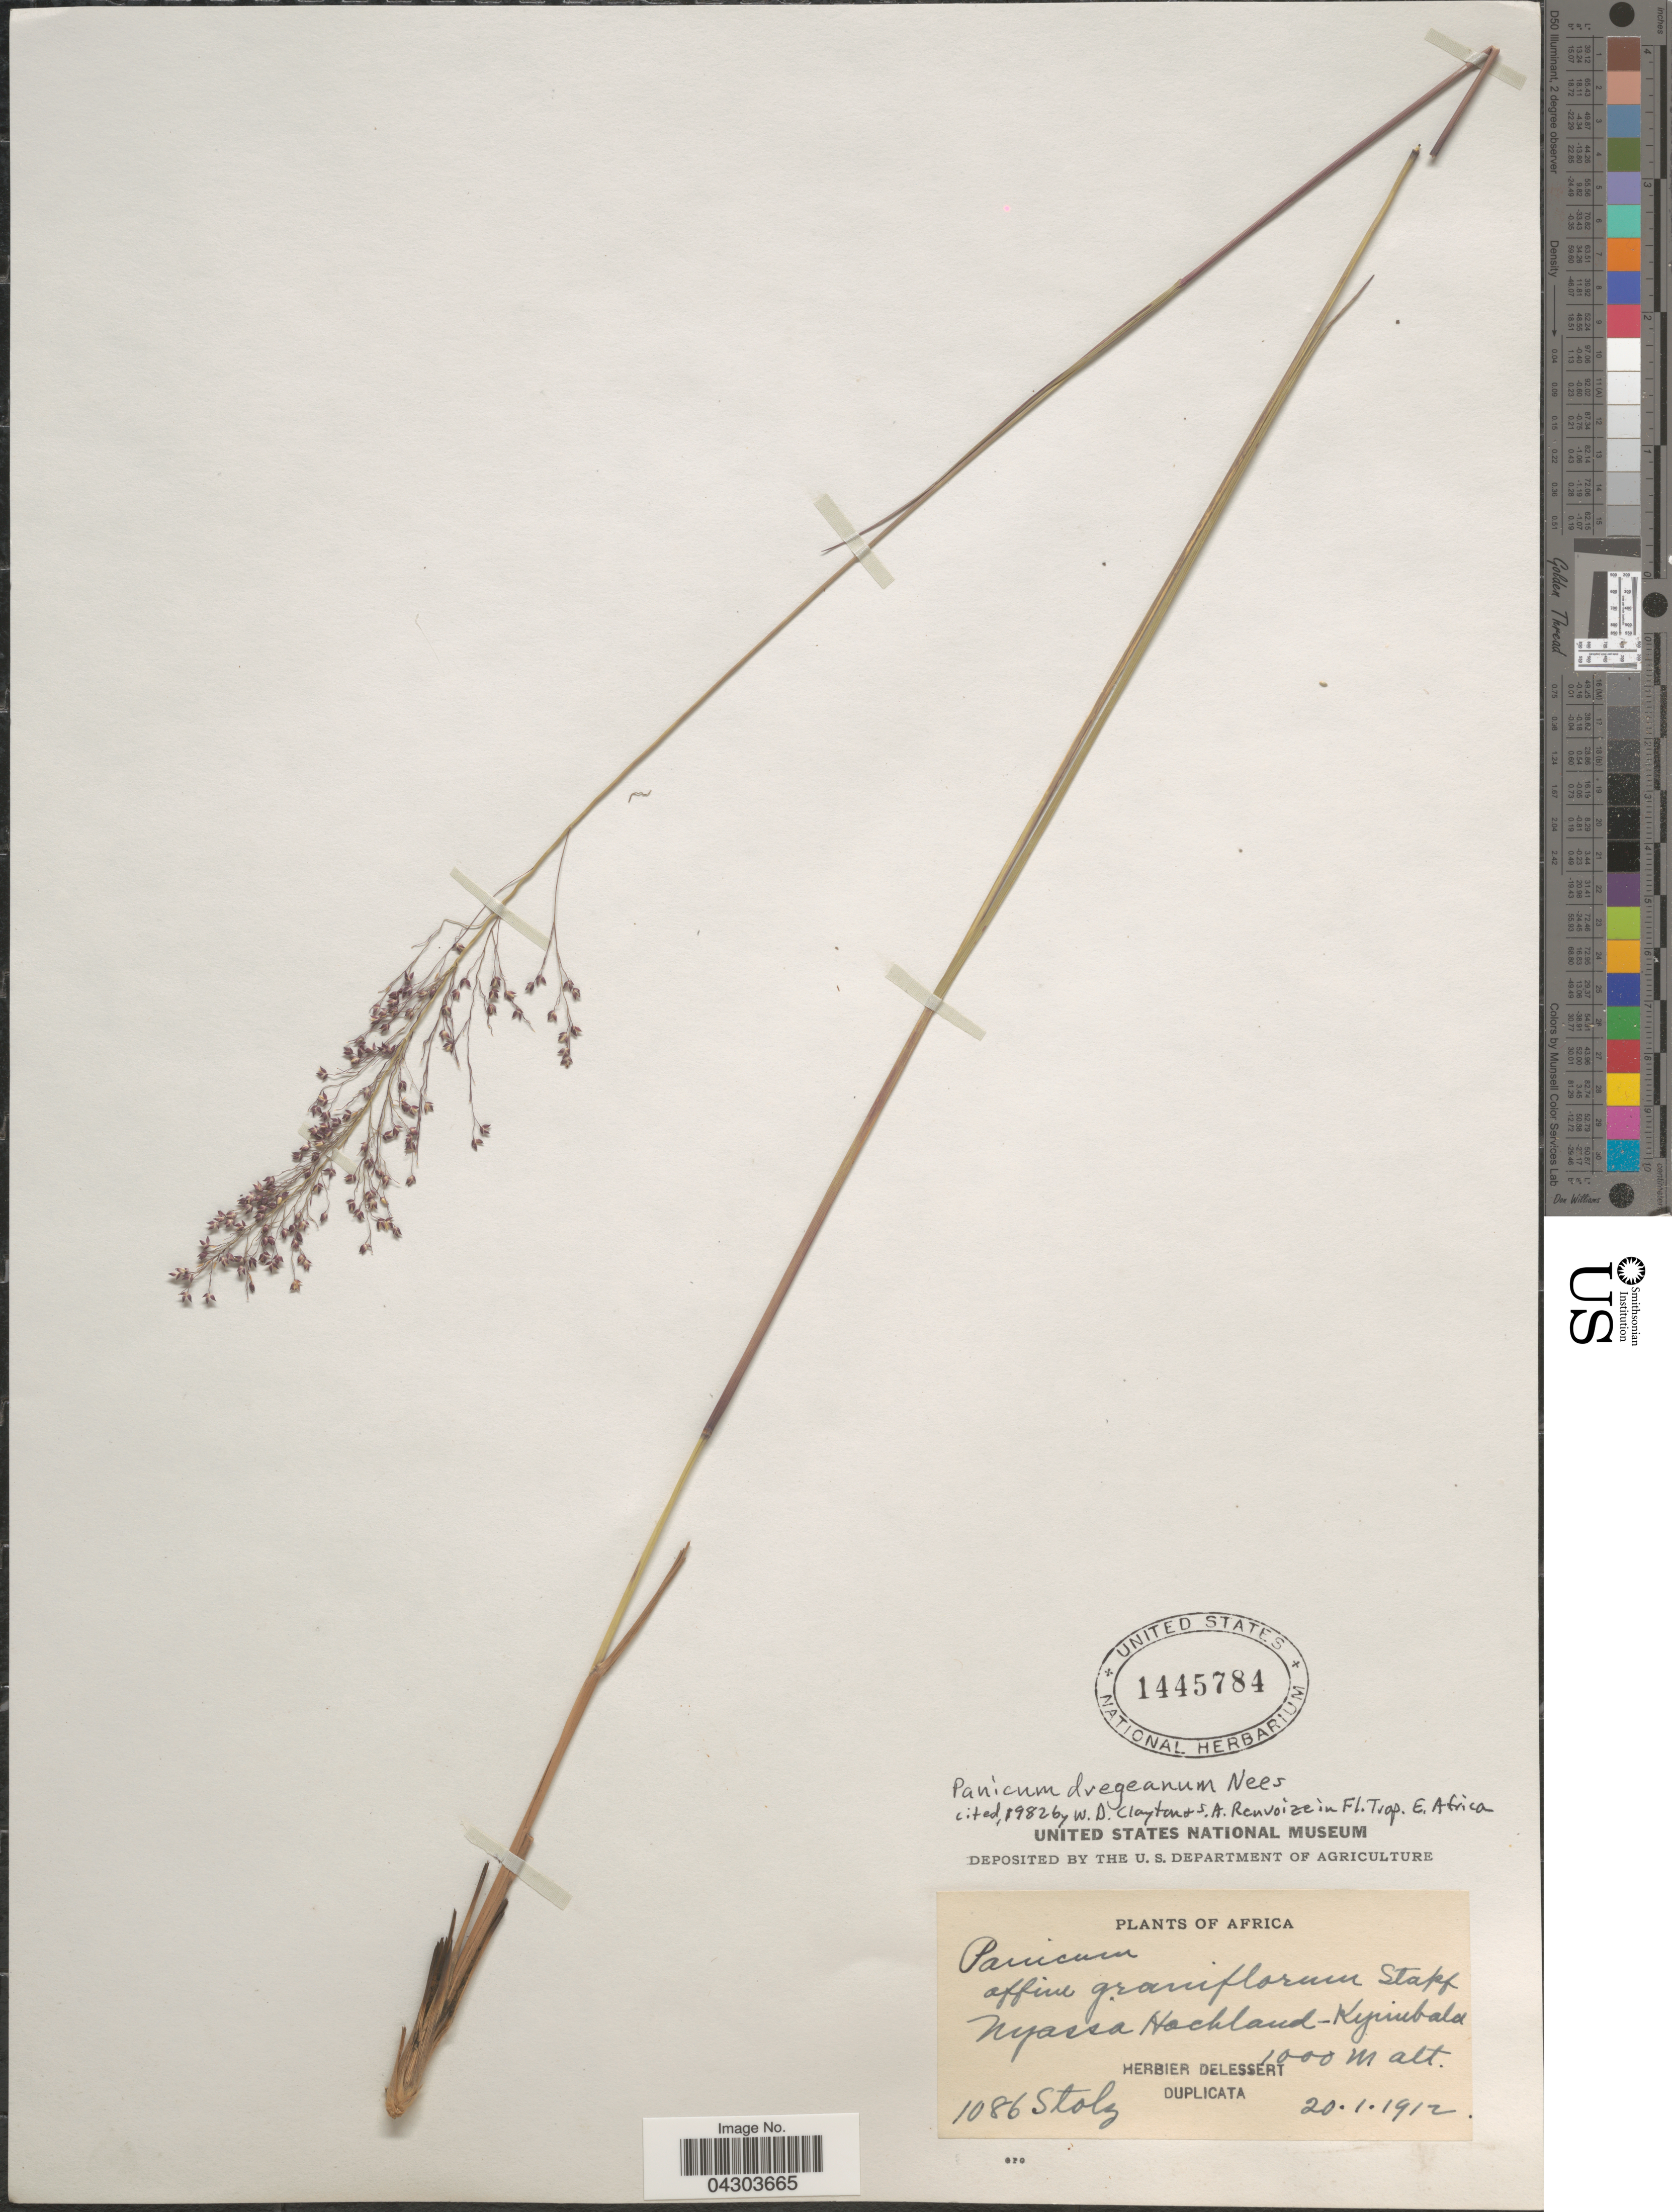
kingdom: Plantae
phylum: Tracheophyta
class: Liliopsida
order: Poales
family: Poaceae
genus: Panicum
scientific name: Panicum dregeanum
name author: Nees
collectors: Stolz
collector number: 1086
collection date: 1912-01-20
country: Tanzania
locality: Africa. Nyassa Hochland-Kyimbala.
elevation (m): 1000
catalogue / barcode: US 1445784